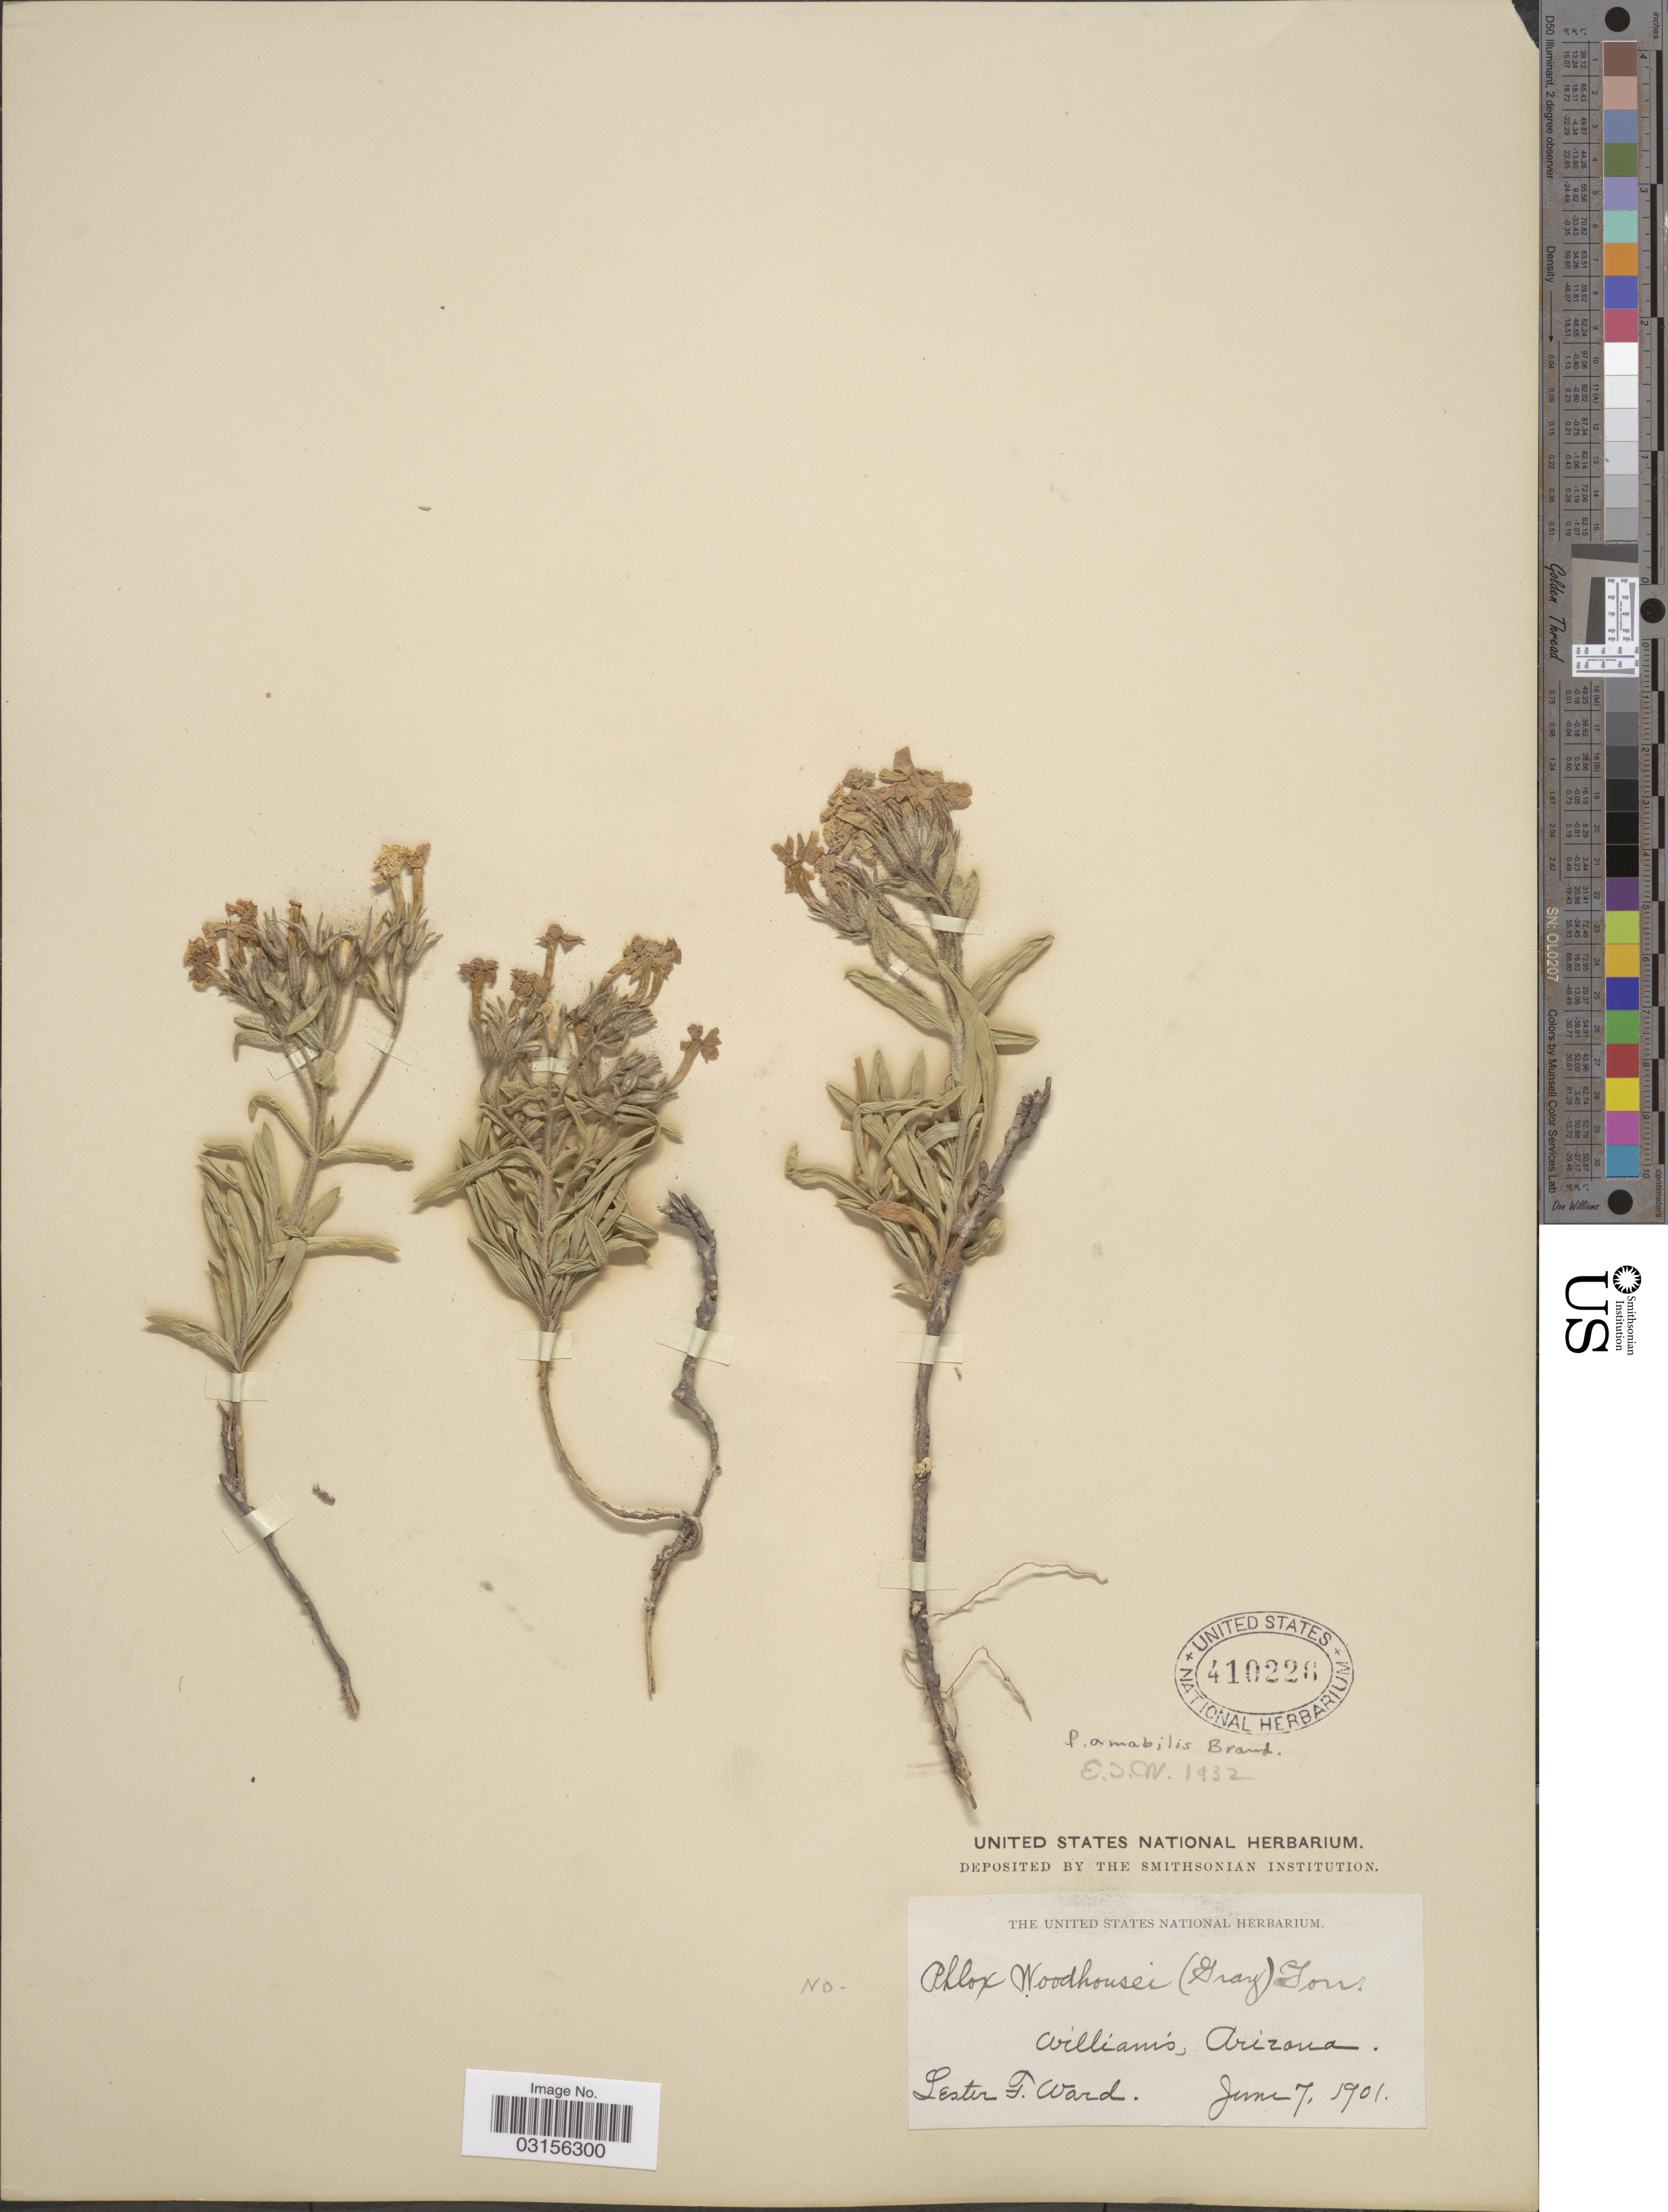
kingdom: Plantae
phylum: Tracheophyta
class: Magnoliopsida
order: Ericales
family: Polemoniaceae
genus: Phlox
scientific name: Phlox amabilis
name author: Brand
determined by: Mayfield, M. H.; Ferguson, C. J.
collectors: L. F. Ward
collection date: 1901-06-07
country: United States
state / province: Arizona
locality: William's.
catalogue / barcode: US 410226